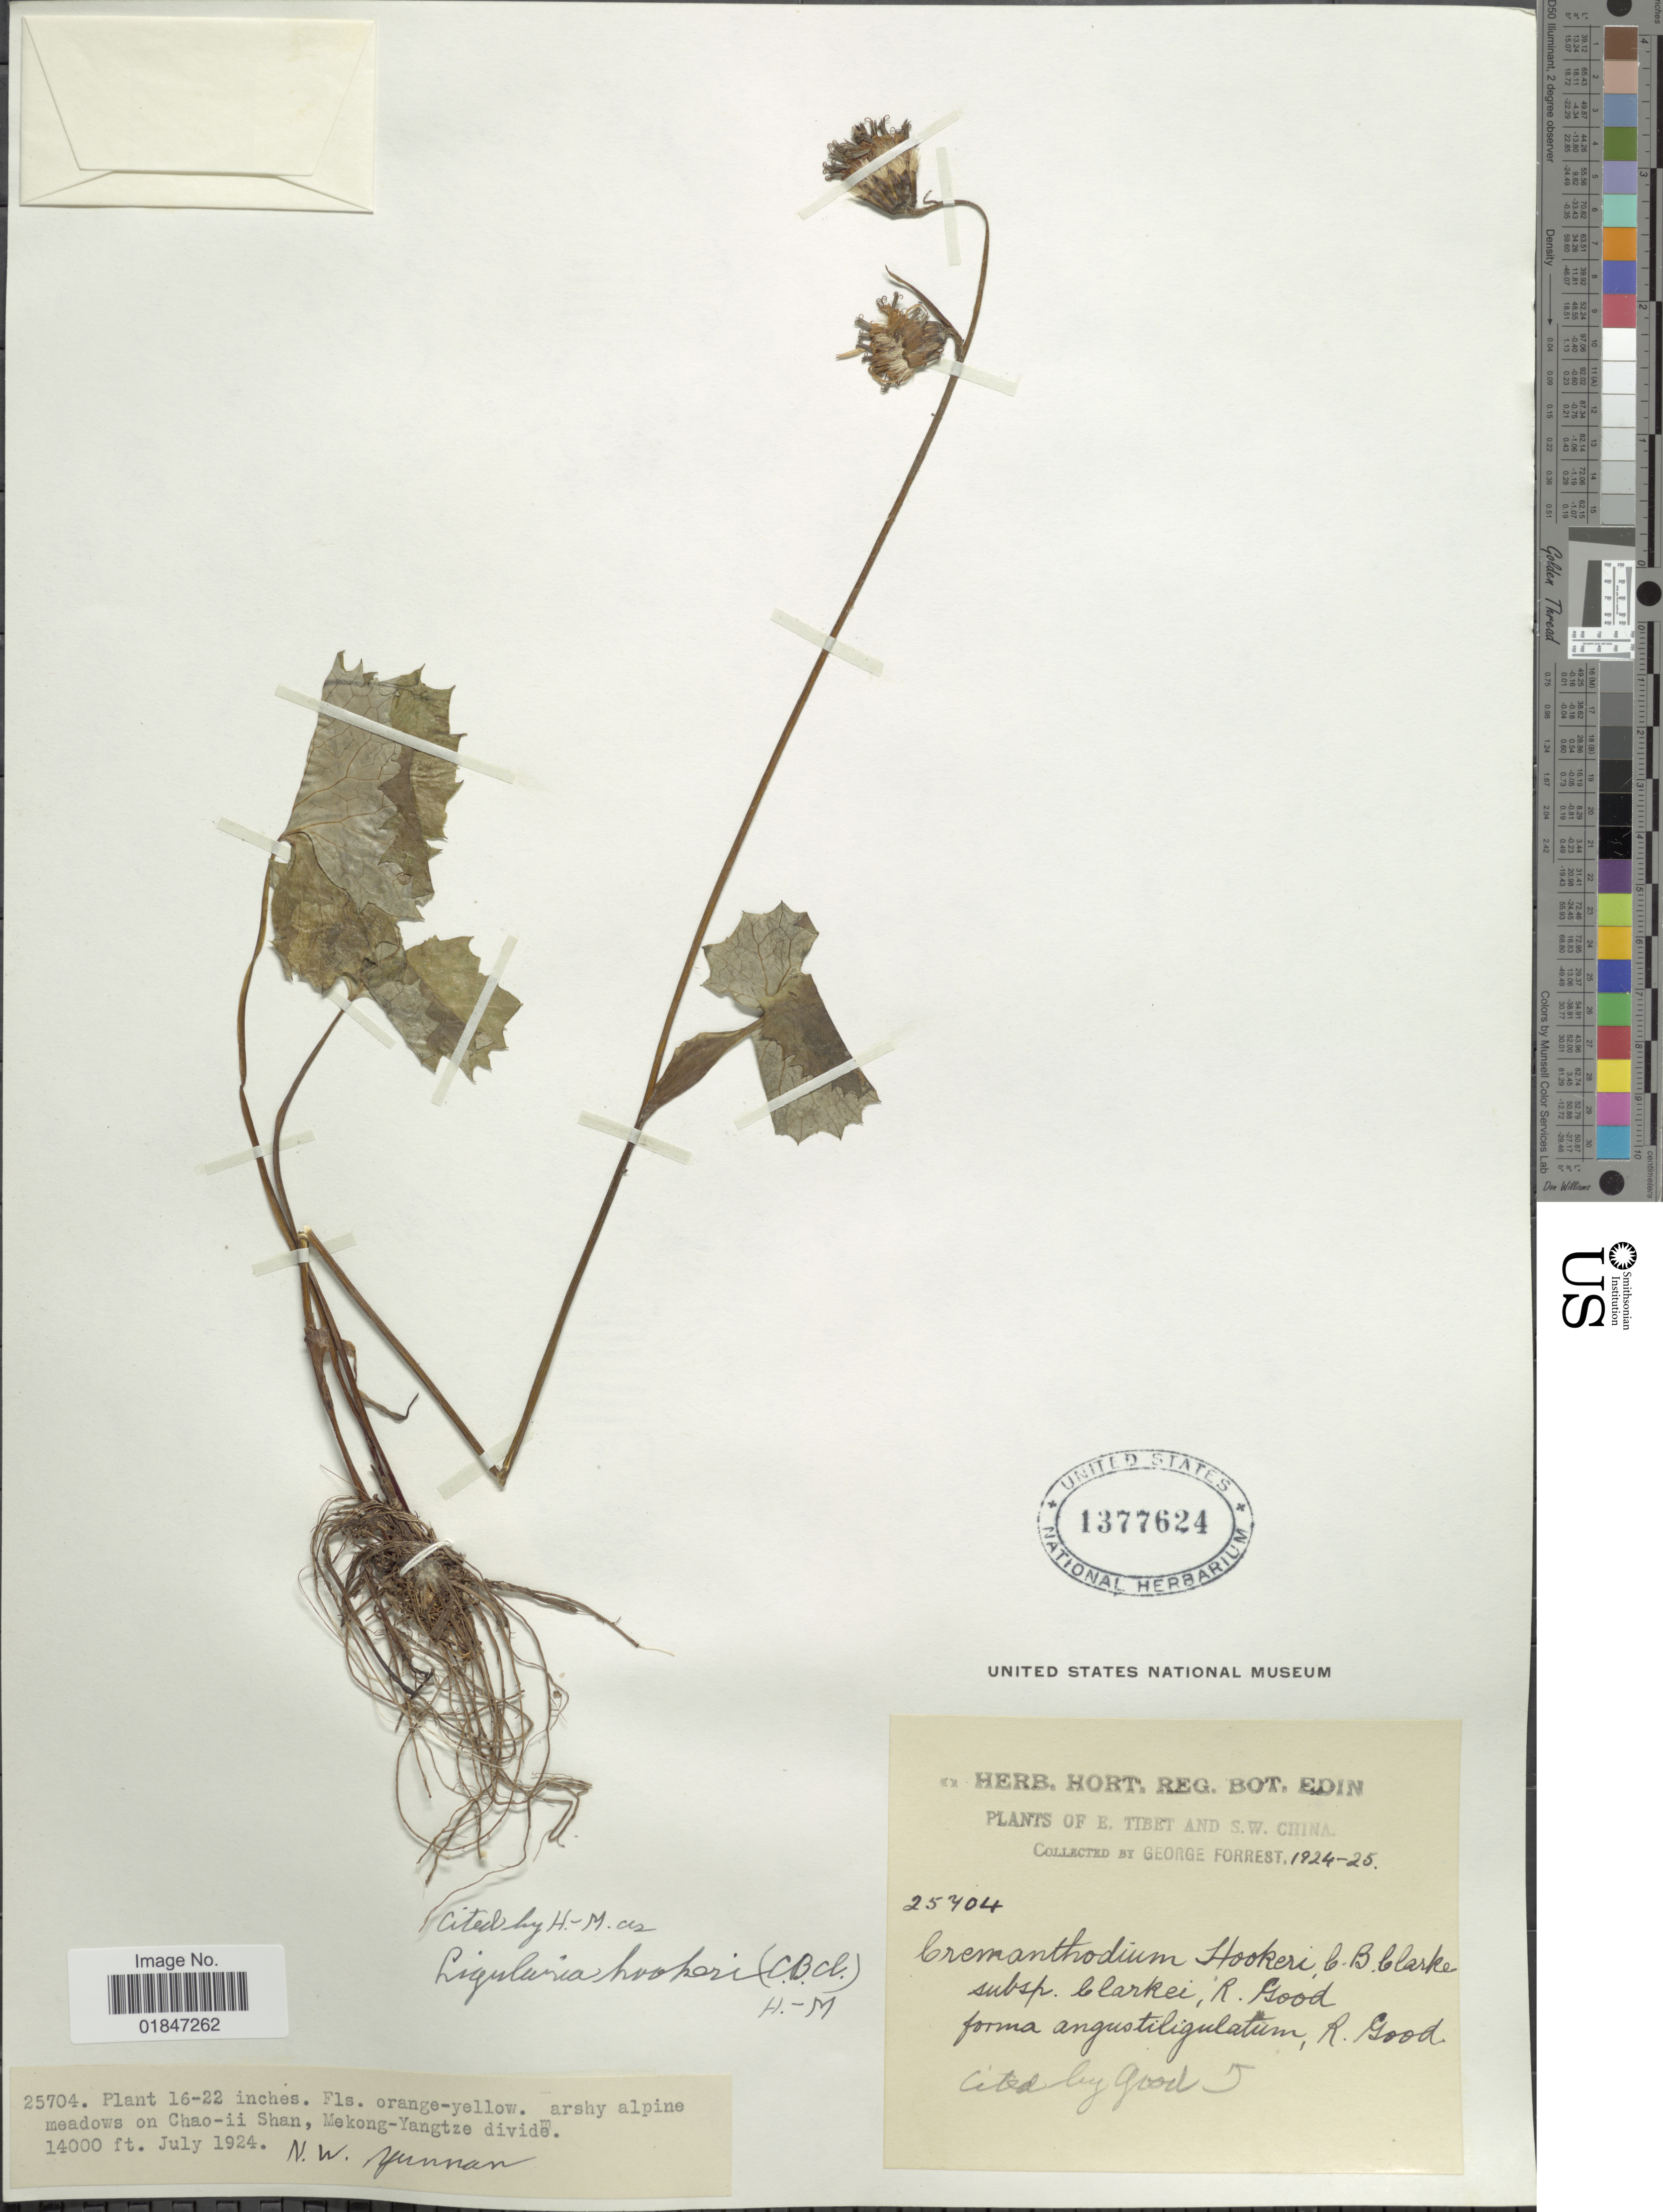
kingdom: Plantae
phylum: Tracheophyta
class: Magnoliopsida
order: Asterales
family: Asteraceae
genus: Ligularia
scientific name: Ligularia hookeri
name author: (C.B. Clarke) Hand.-Mazz.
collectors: G. Forrest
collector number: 25704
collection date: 1924-07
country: China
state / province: Yunnan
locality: On Chao-ii Shan, Mekong-Yangtze divide. N.W. Yunnan.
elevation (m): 4267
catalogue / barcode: US 1377624